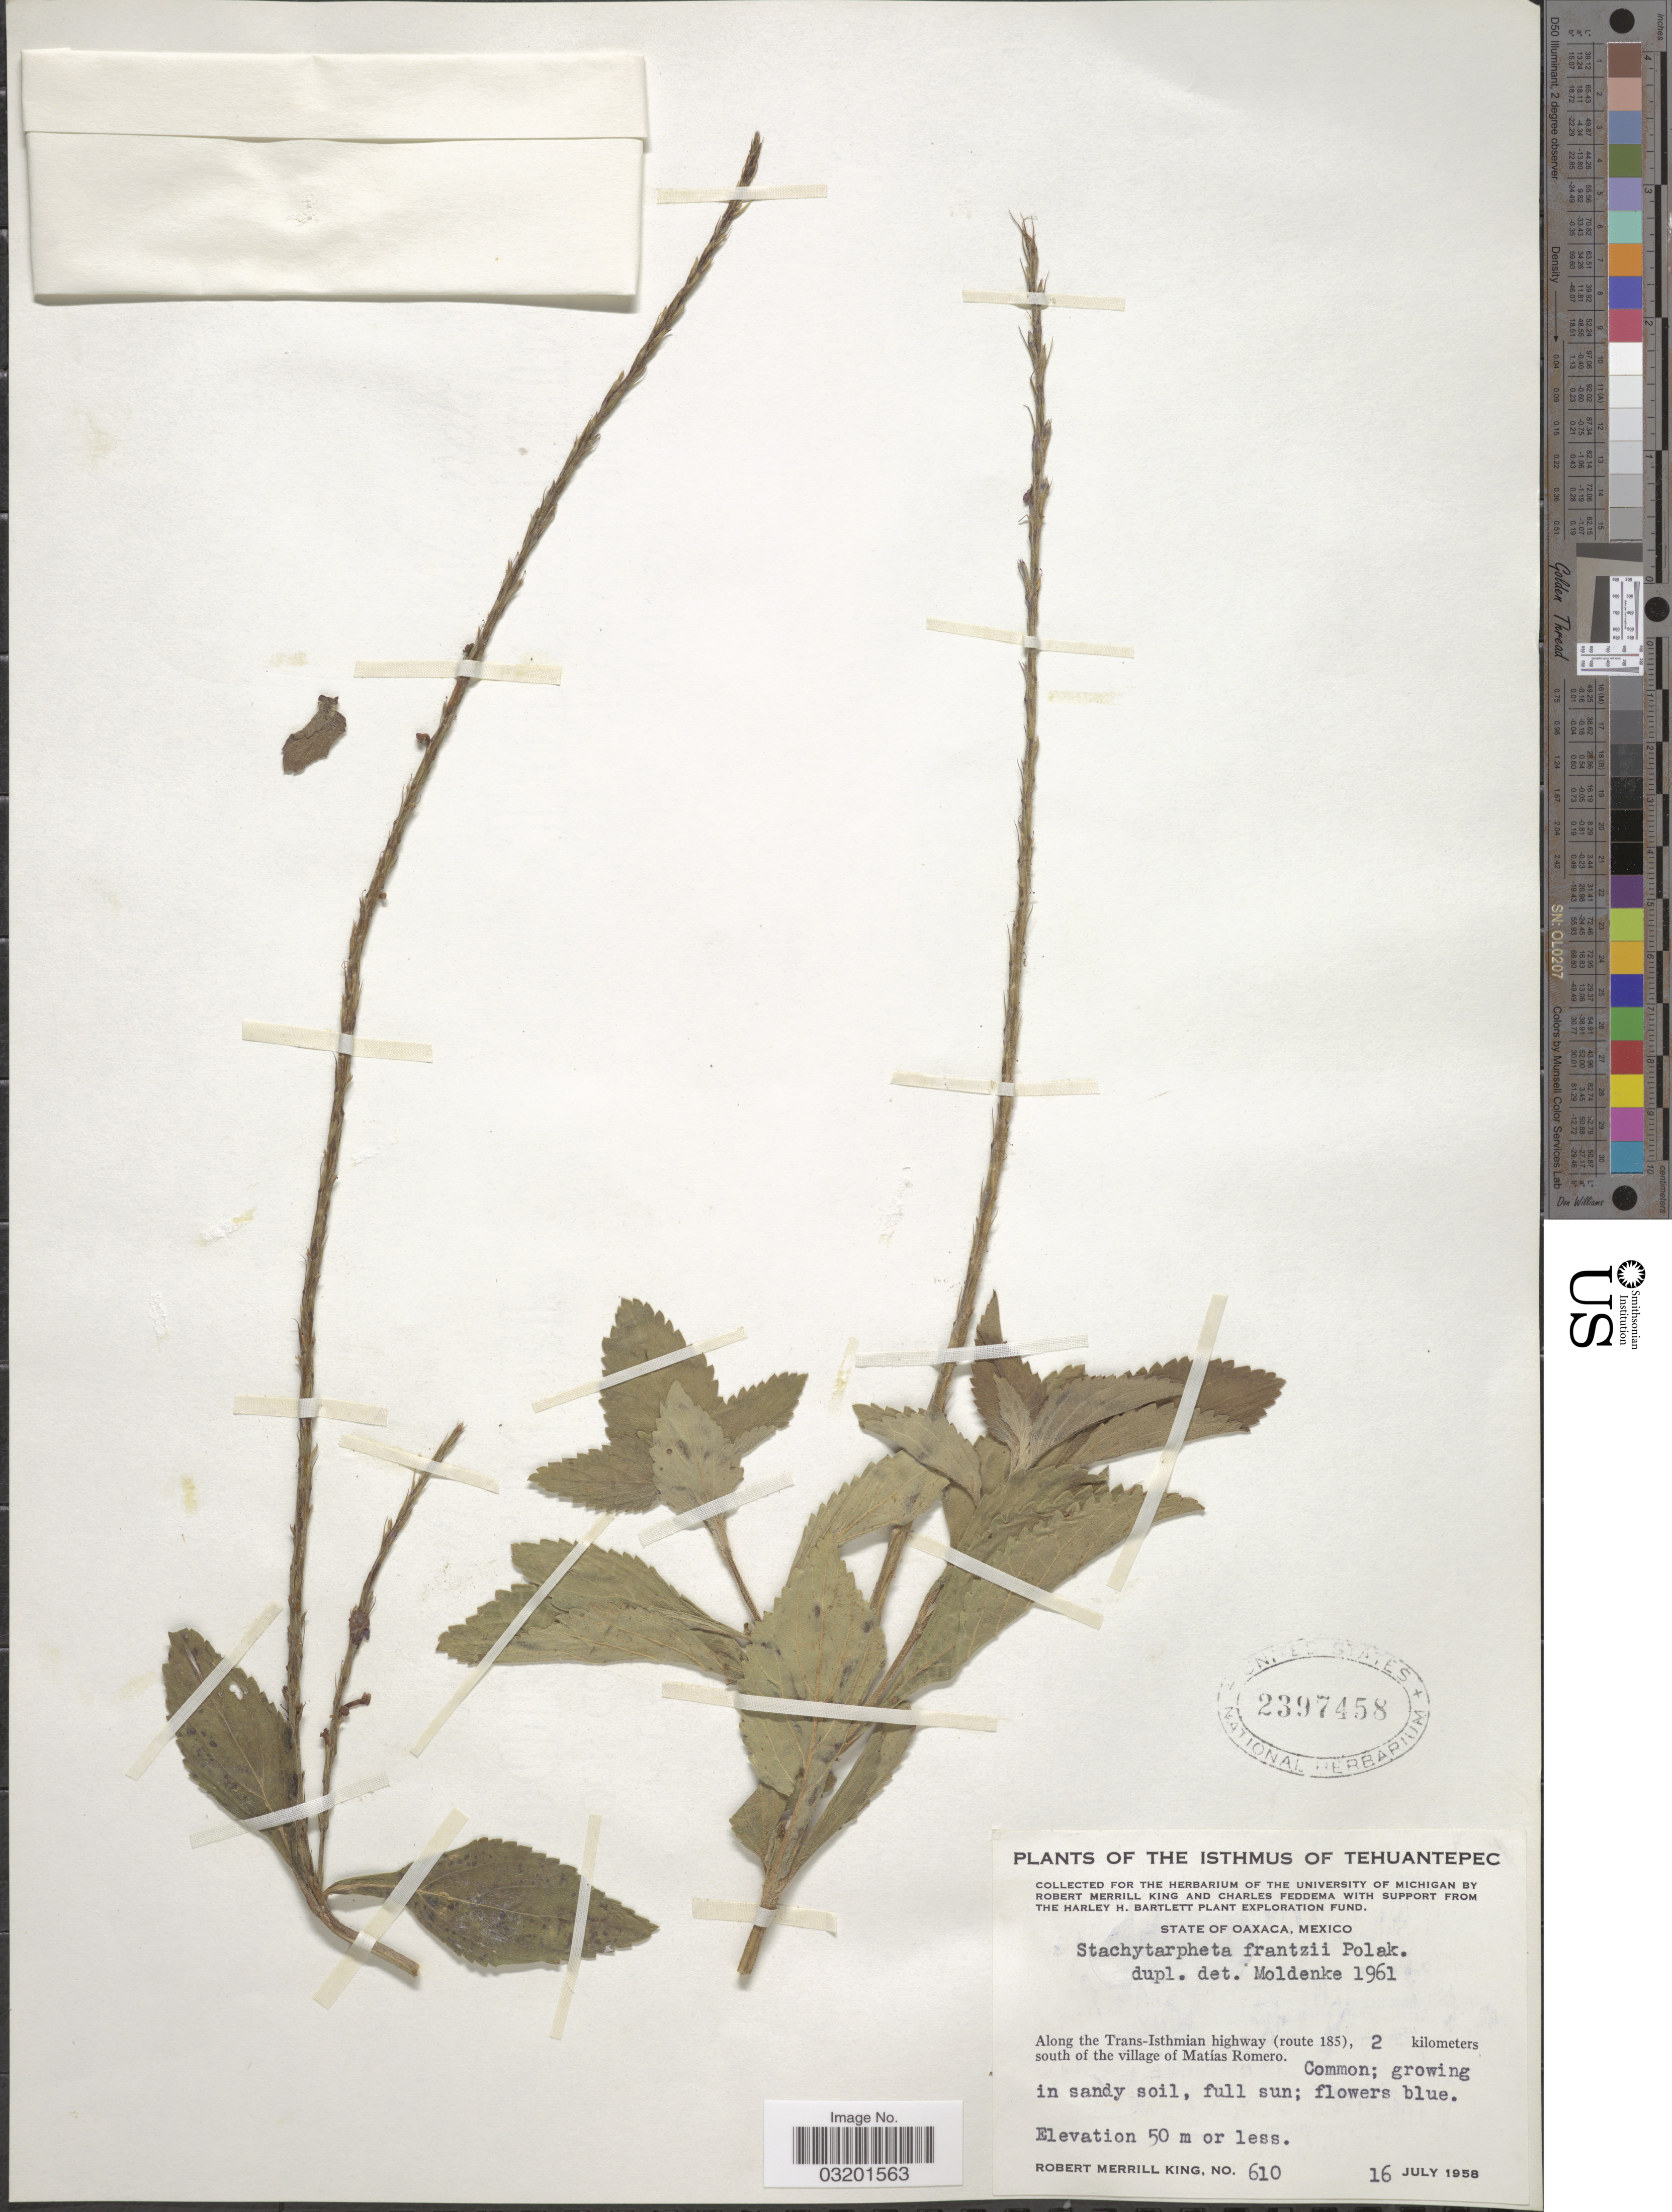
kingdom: Plantae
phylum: Tracheophyta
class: Magnoliopsida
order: Lamiales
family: Verbenaceae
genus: Stachytarpheta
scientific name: Stachytarpheta frantzii var. frantzii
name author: Pol.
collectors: R. M. King & C. Feddema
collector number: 610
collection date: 1958-07-16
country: Mexico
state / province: Oaxaca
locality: The Isthmus of Tehuantepec. Along the Trans-Isthmian highway (route 185), 2 kilometers south of the village of Matías Romero.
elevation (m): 50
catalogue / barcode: US 2397458